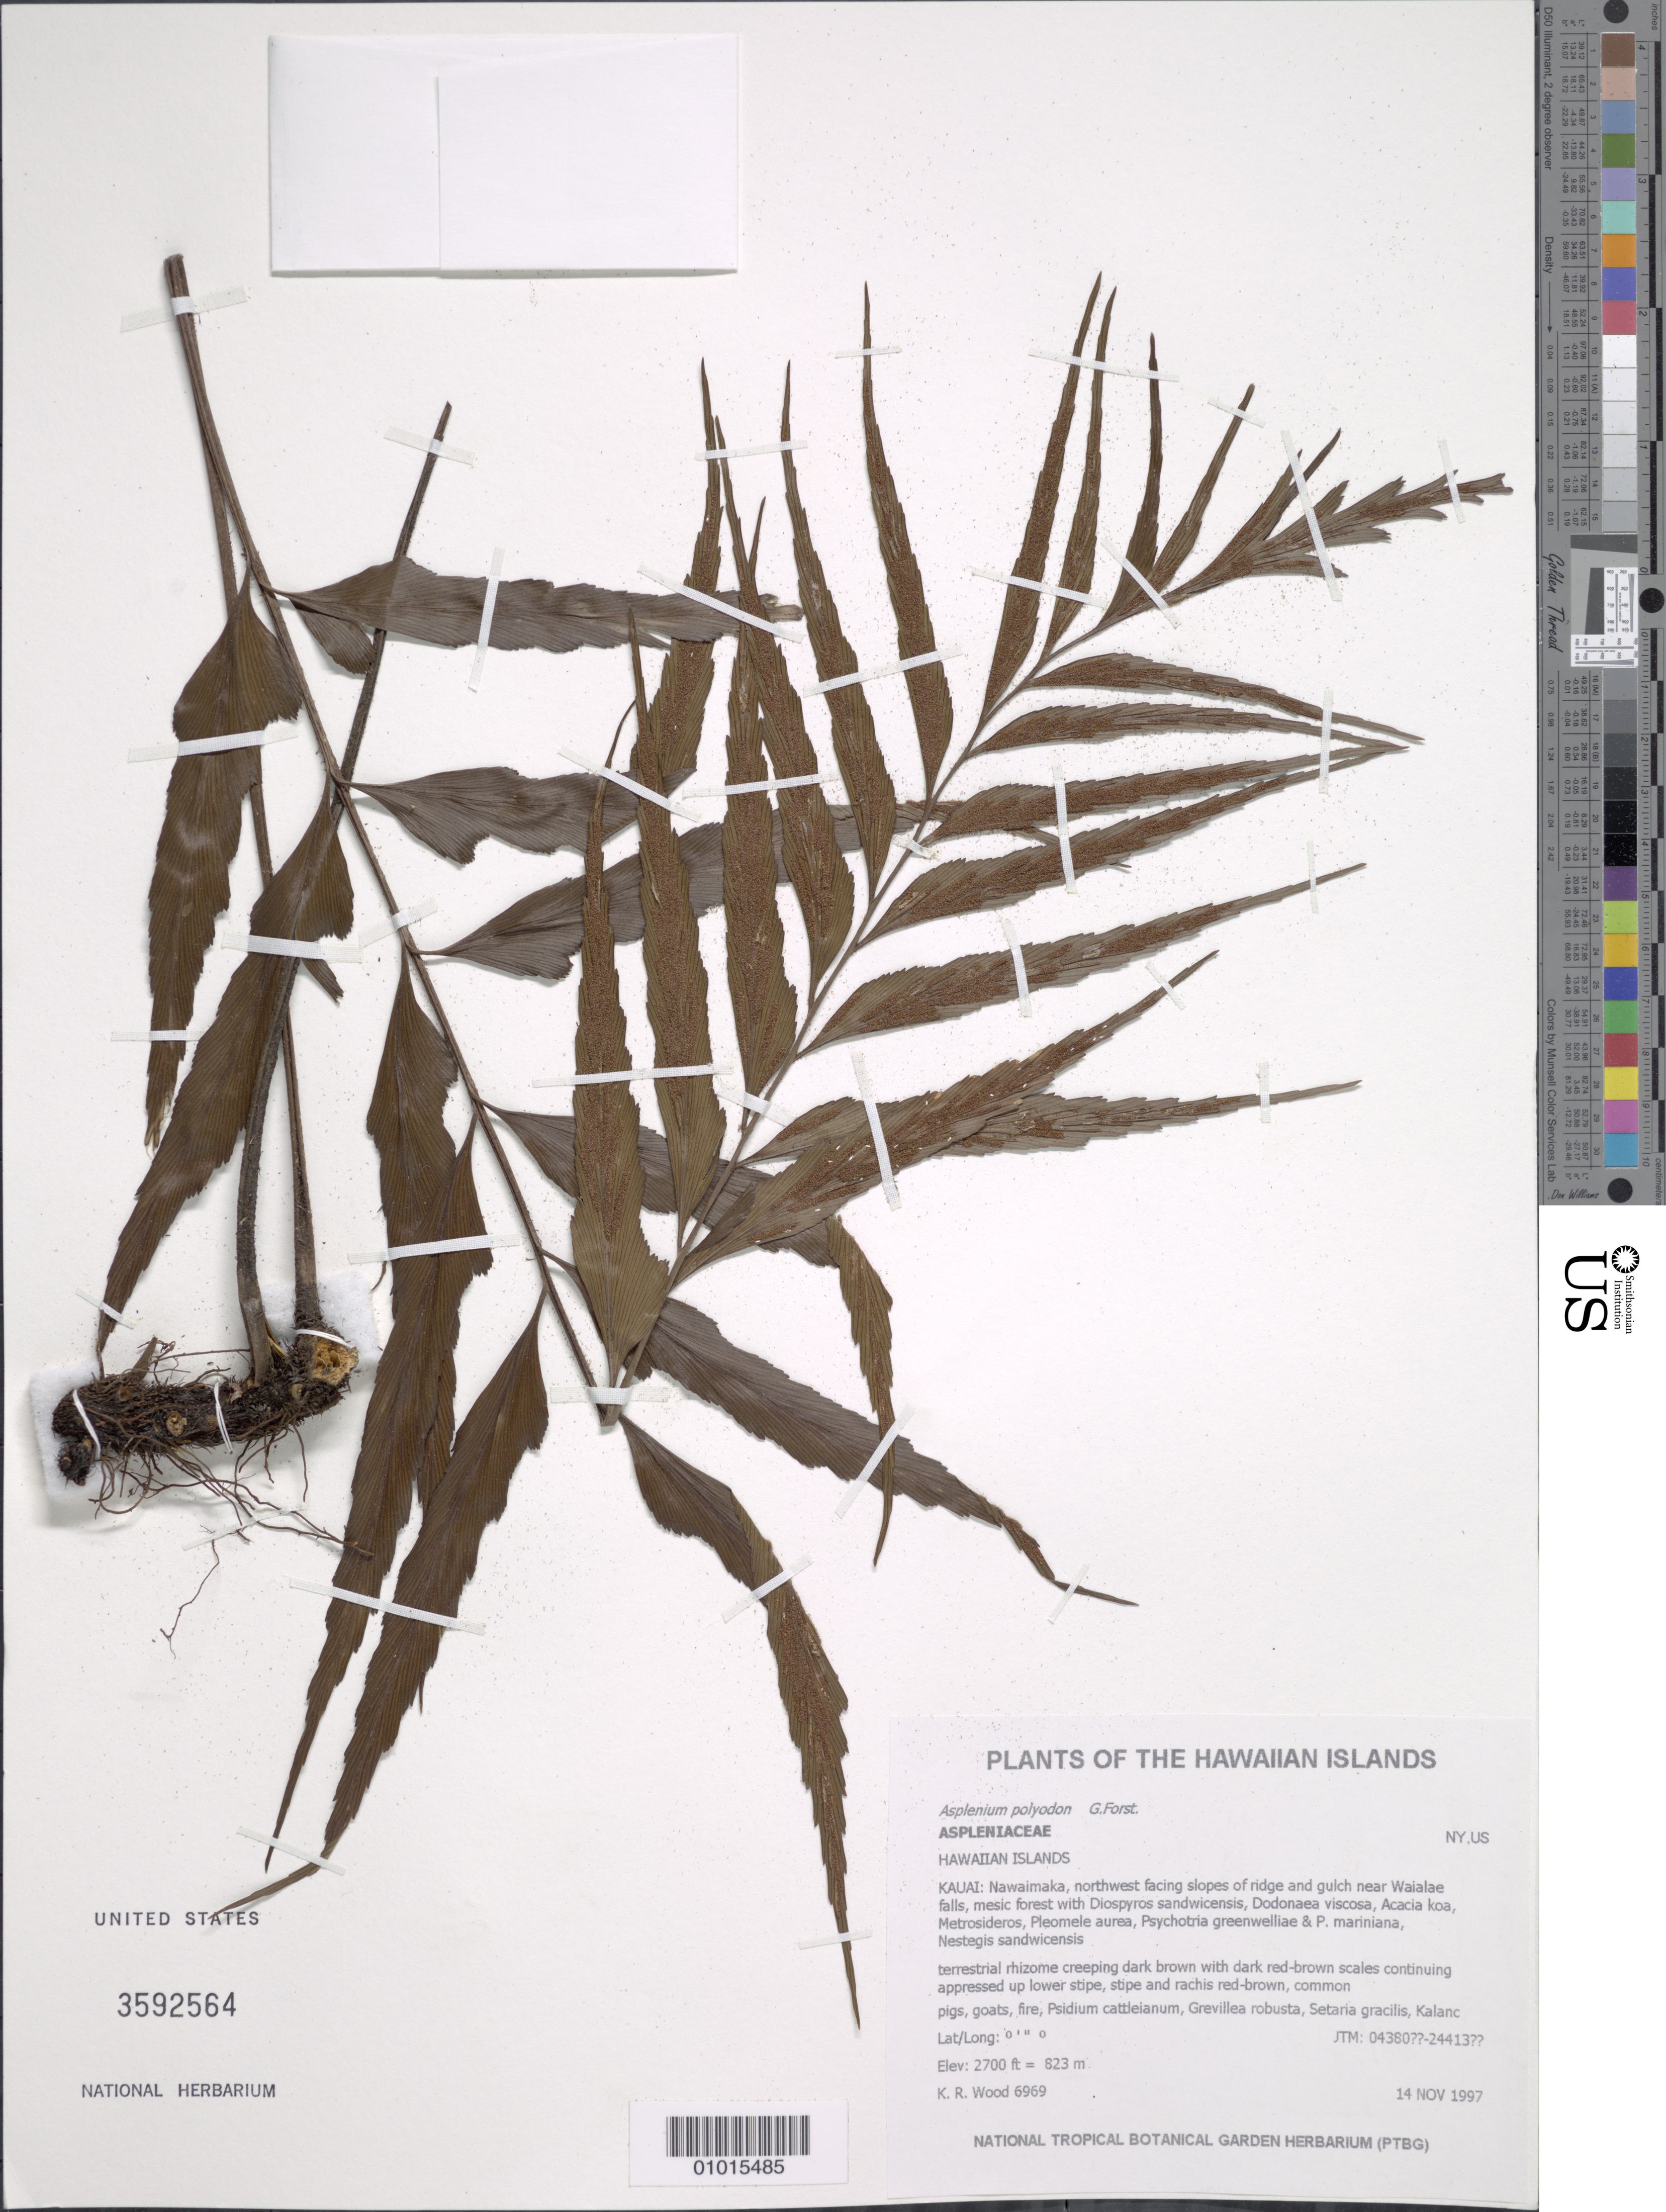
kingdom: Plantae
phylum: Tracheophyta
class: Polypodiopsida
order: Polypodiales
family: Aspleniaceae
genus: Asplenium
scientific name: Asplenium polyodon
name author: G. Forst.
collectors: K. R. Wood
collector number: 6969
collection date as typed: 14 Nov 1997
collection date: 1997-11-14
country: United States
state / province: Hawaii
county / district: Kauai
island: Kaua'i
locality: Nawaimaka, northwest facing slopes of ridge and gulch near Waialae falls.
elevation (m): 823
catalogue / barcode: US 3592564